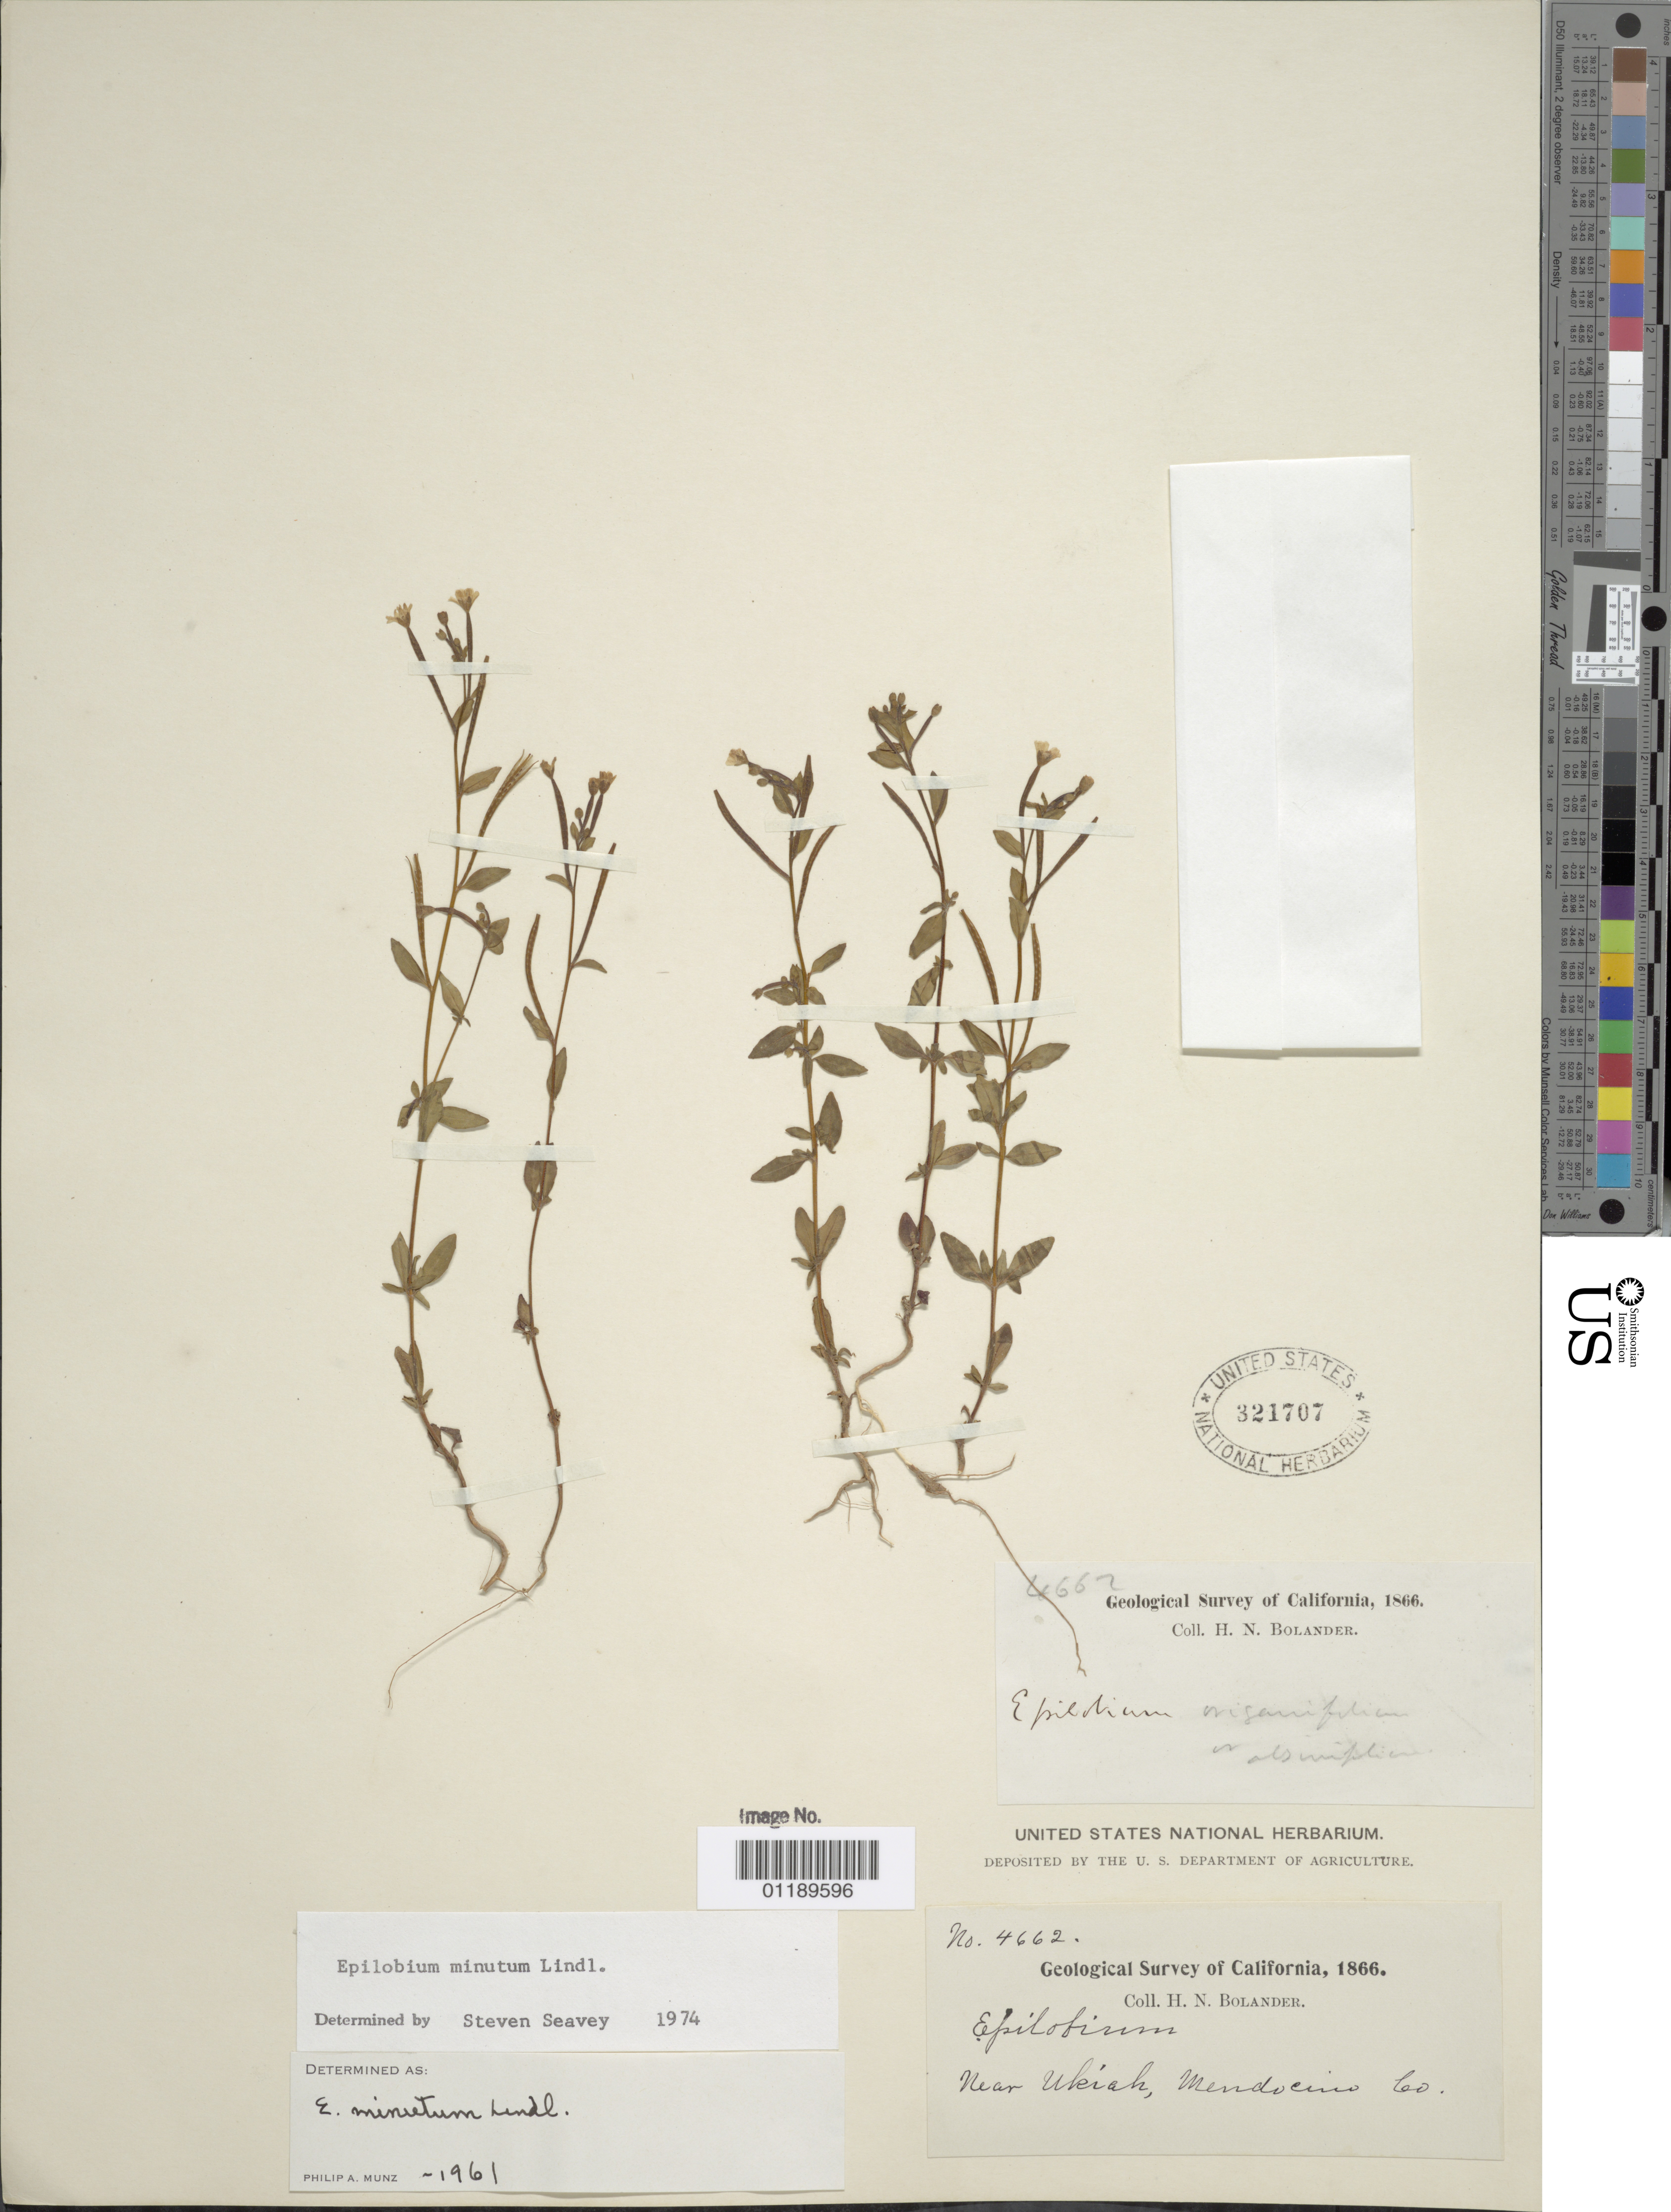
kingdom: Plantae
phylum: Tracheophyta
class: Magnoliopsida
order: Myrtales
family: Onagraceae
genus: Epilobium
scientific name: Epilobium minutum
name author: Lindl. ex Lehm.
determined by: Seavey, S.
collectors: H. Bolander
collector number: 4662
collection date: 1866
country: United States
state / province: California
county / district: Mendocino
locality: Ukiah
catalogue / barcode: US 321707